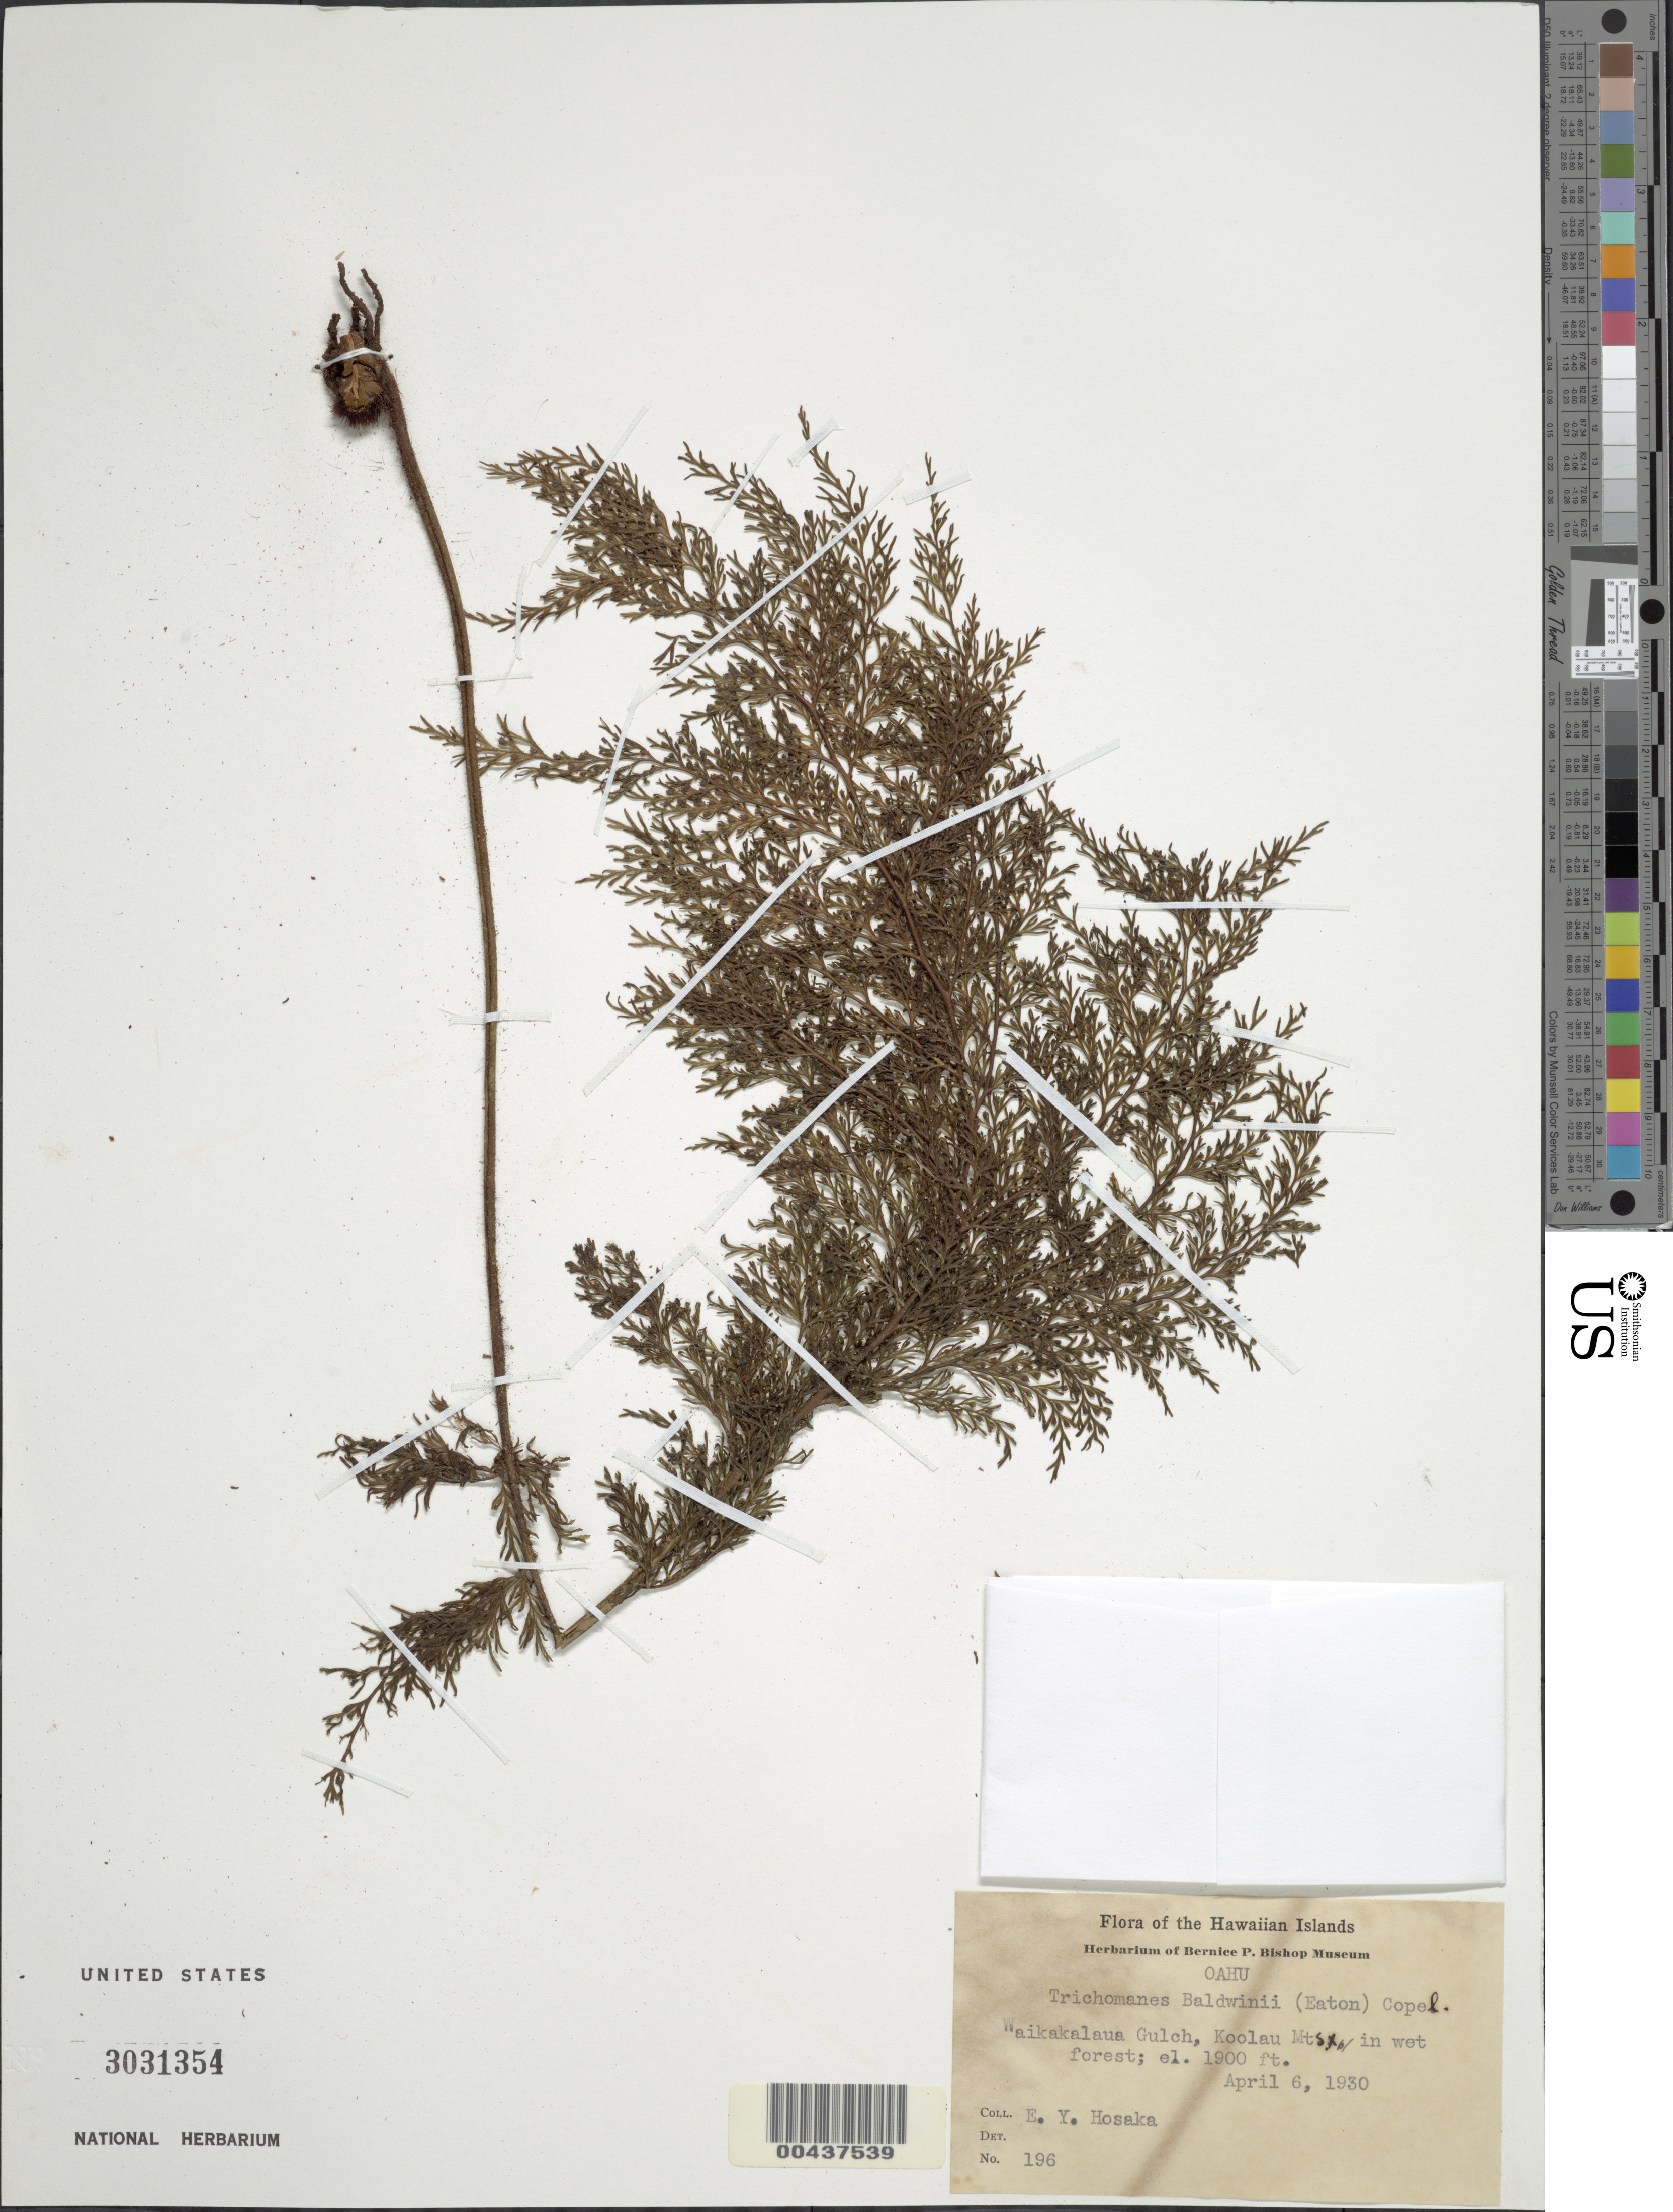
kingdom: Plantae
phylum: Tracheophyta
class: Polypodiopsida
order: Hymenophyllales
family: Hymenophyllaceae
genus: Callistopteris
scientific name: Callistopteris baueriana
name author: Copel.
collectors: E. Y. Hosaka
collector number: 196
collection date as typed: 6 Apr 1930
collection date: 1930-04-06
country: United States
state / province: Hawaii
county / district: Honolulu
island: Oahu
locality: Waikakalaua Gulch, Koolau Mts.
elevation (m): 579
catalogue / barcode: US 3031354